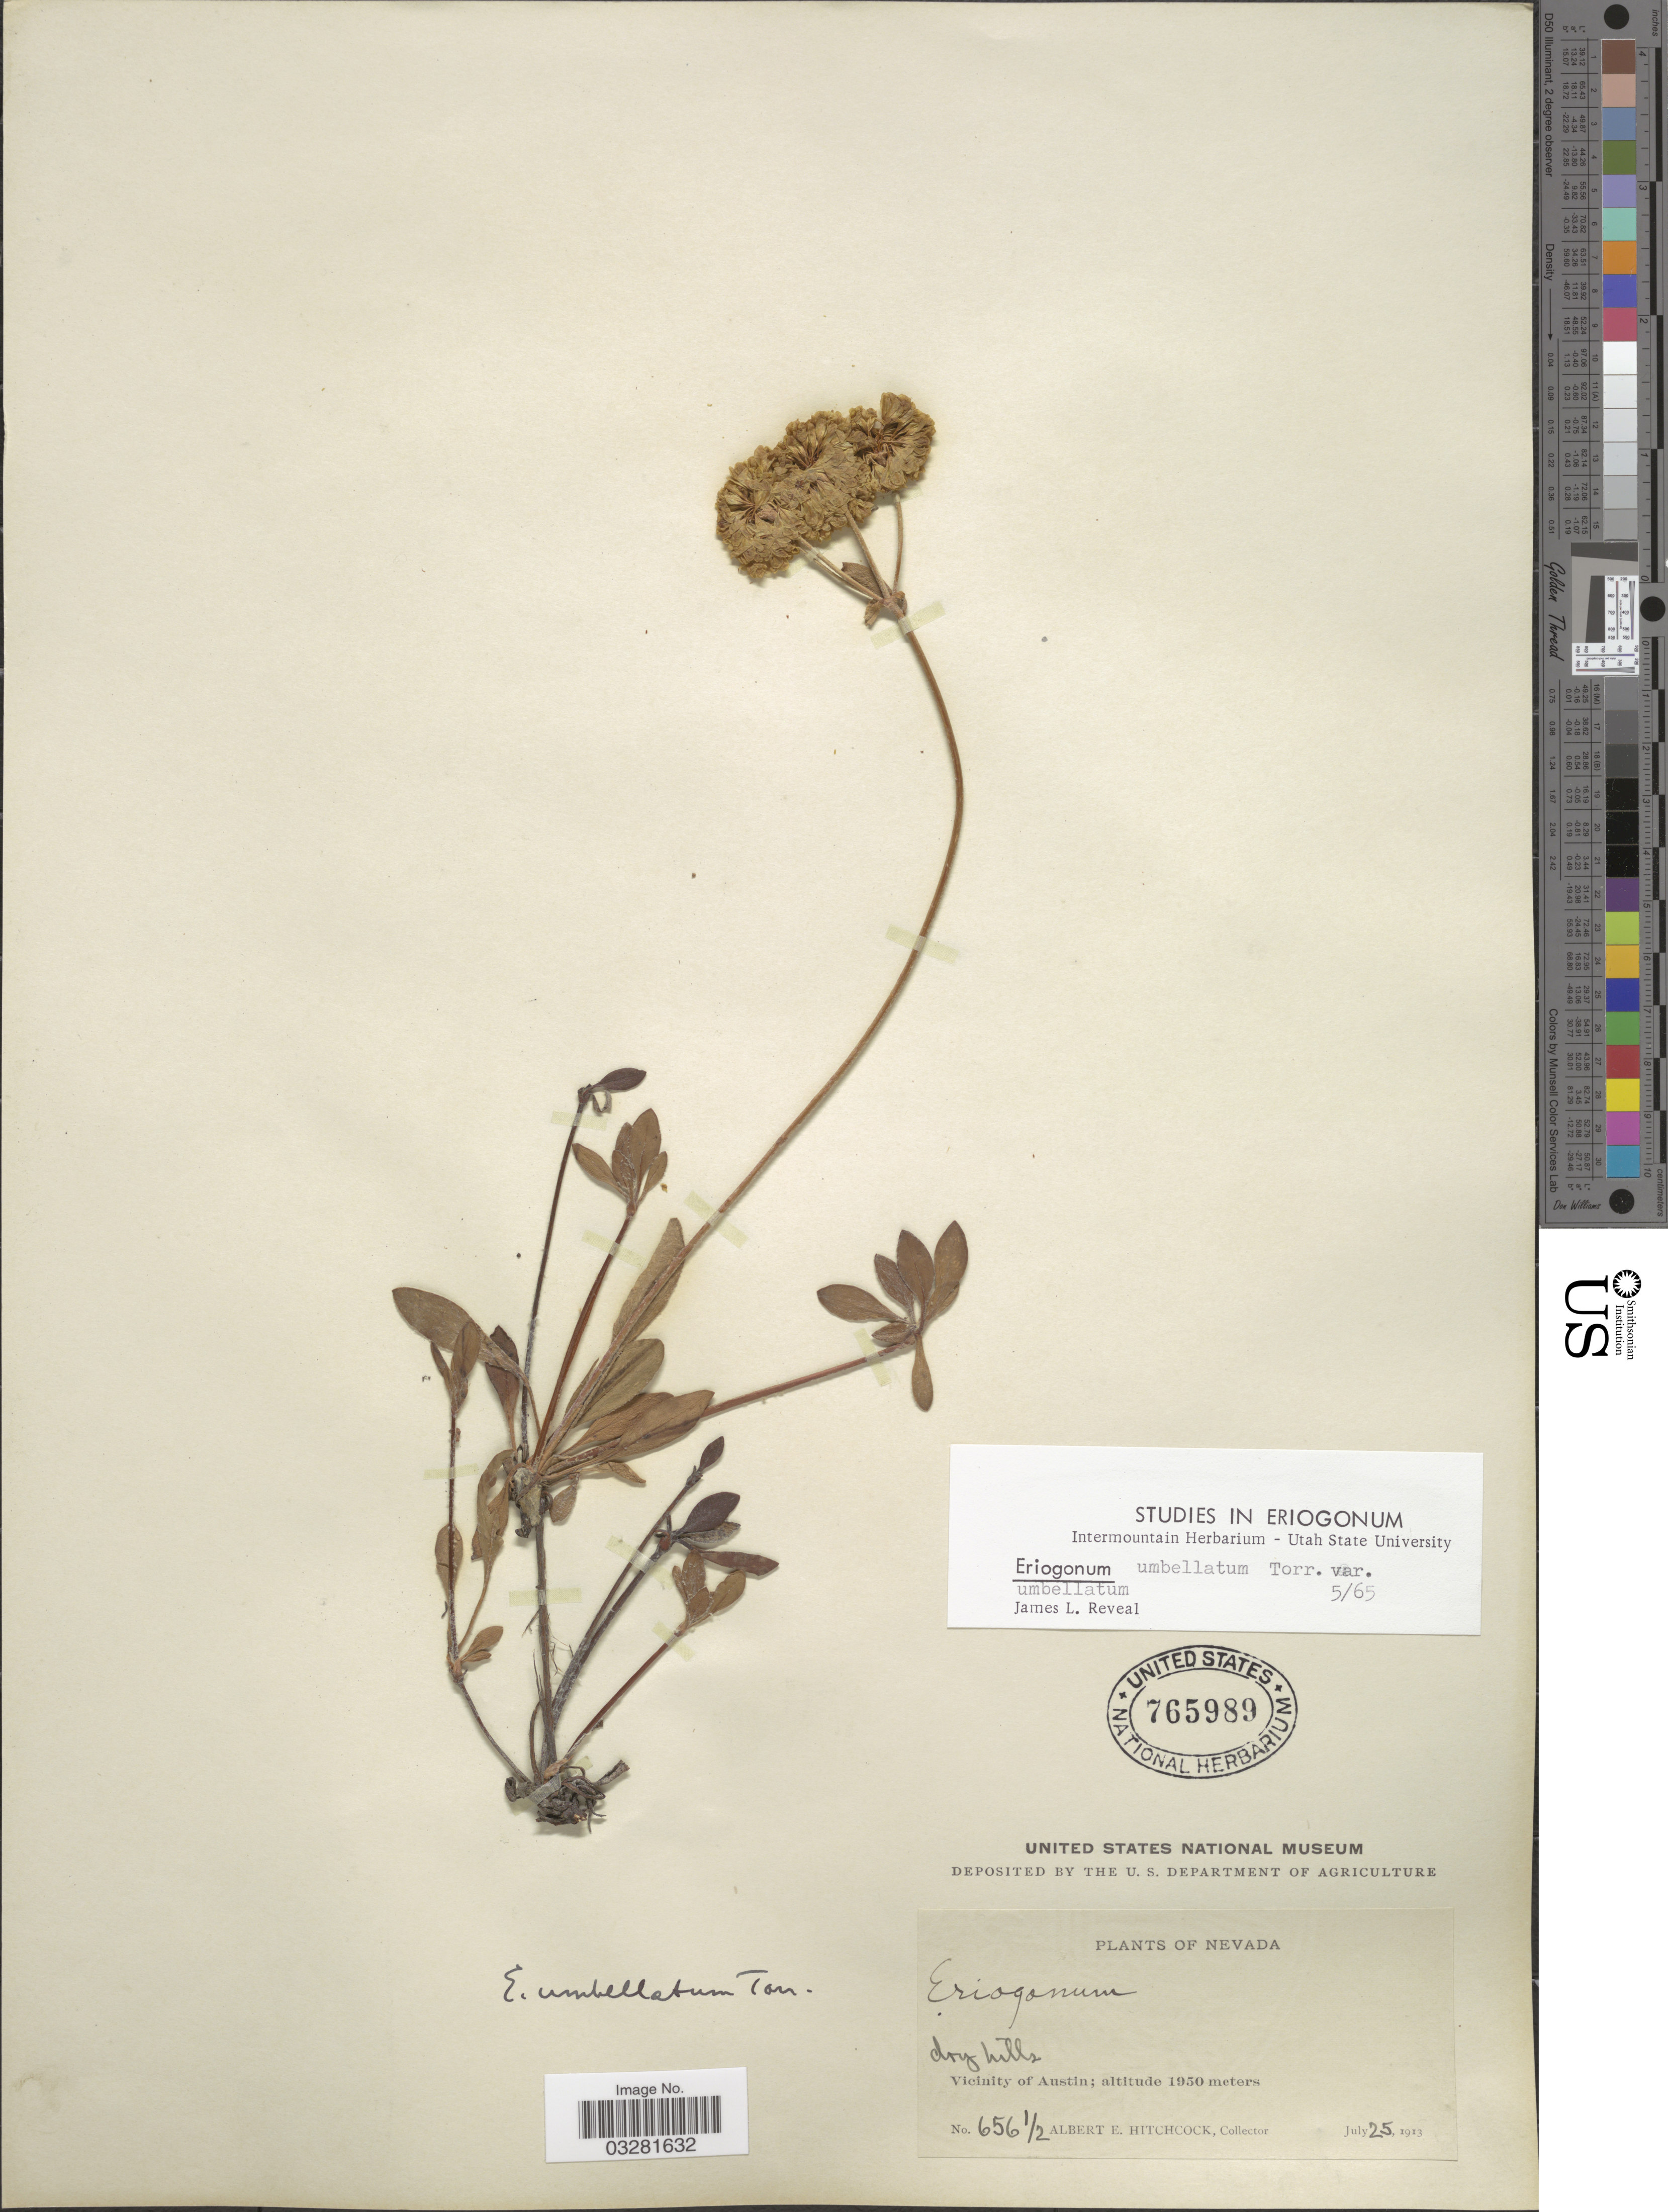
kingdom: Plantae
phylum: Tracheophyta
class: Magnoliopsida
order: Caryophyllales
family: Polygonaceae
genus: Eriogonum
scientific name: Eriogonum umbellatum var. intectum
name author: A. Nelson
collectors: A. Hitchcock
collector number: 656½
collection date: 1913-07-25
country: United States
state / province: Nevada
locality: Vicinity of Austin.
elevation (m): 1950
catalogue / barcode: US 765989